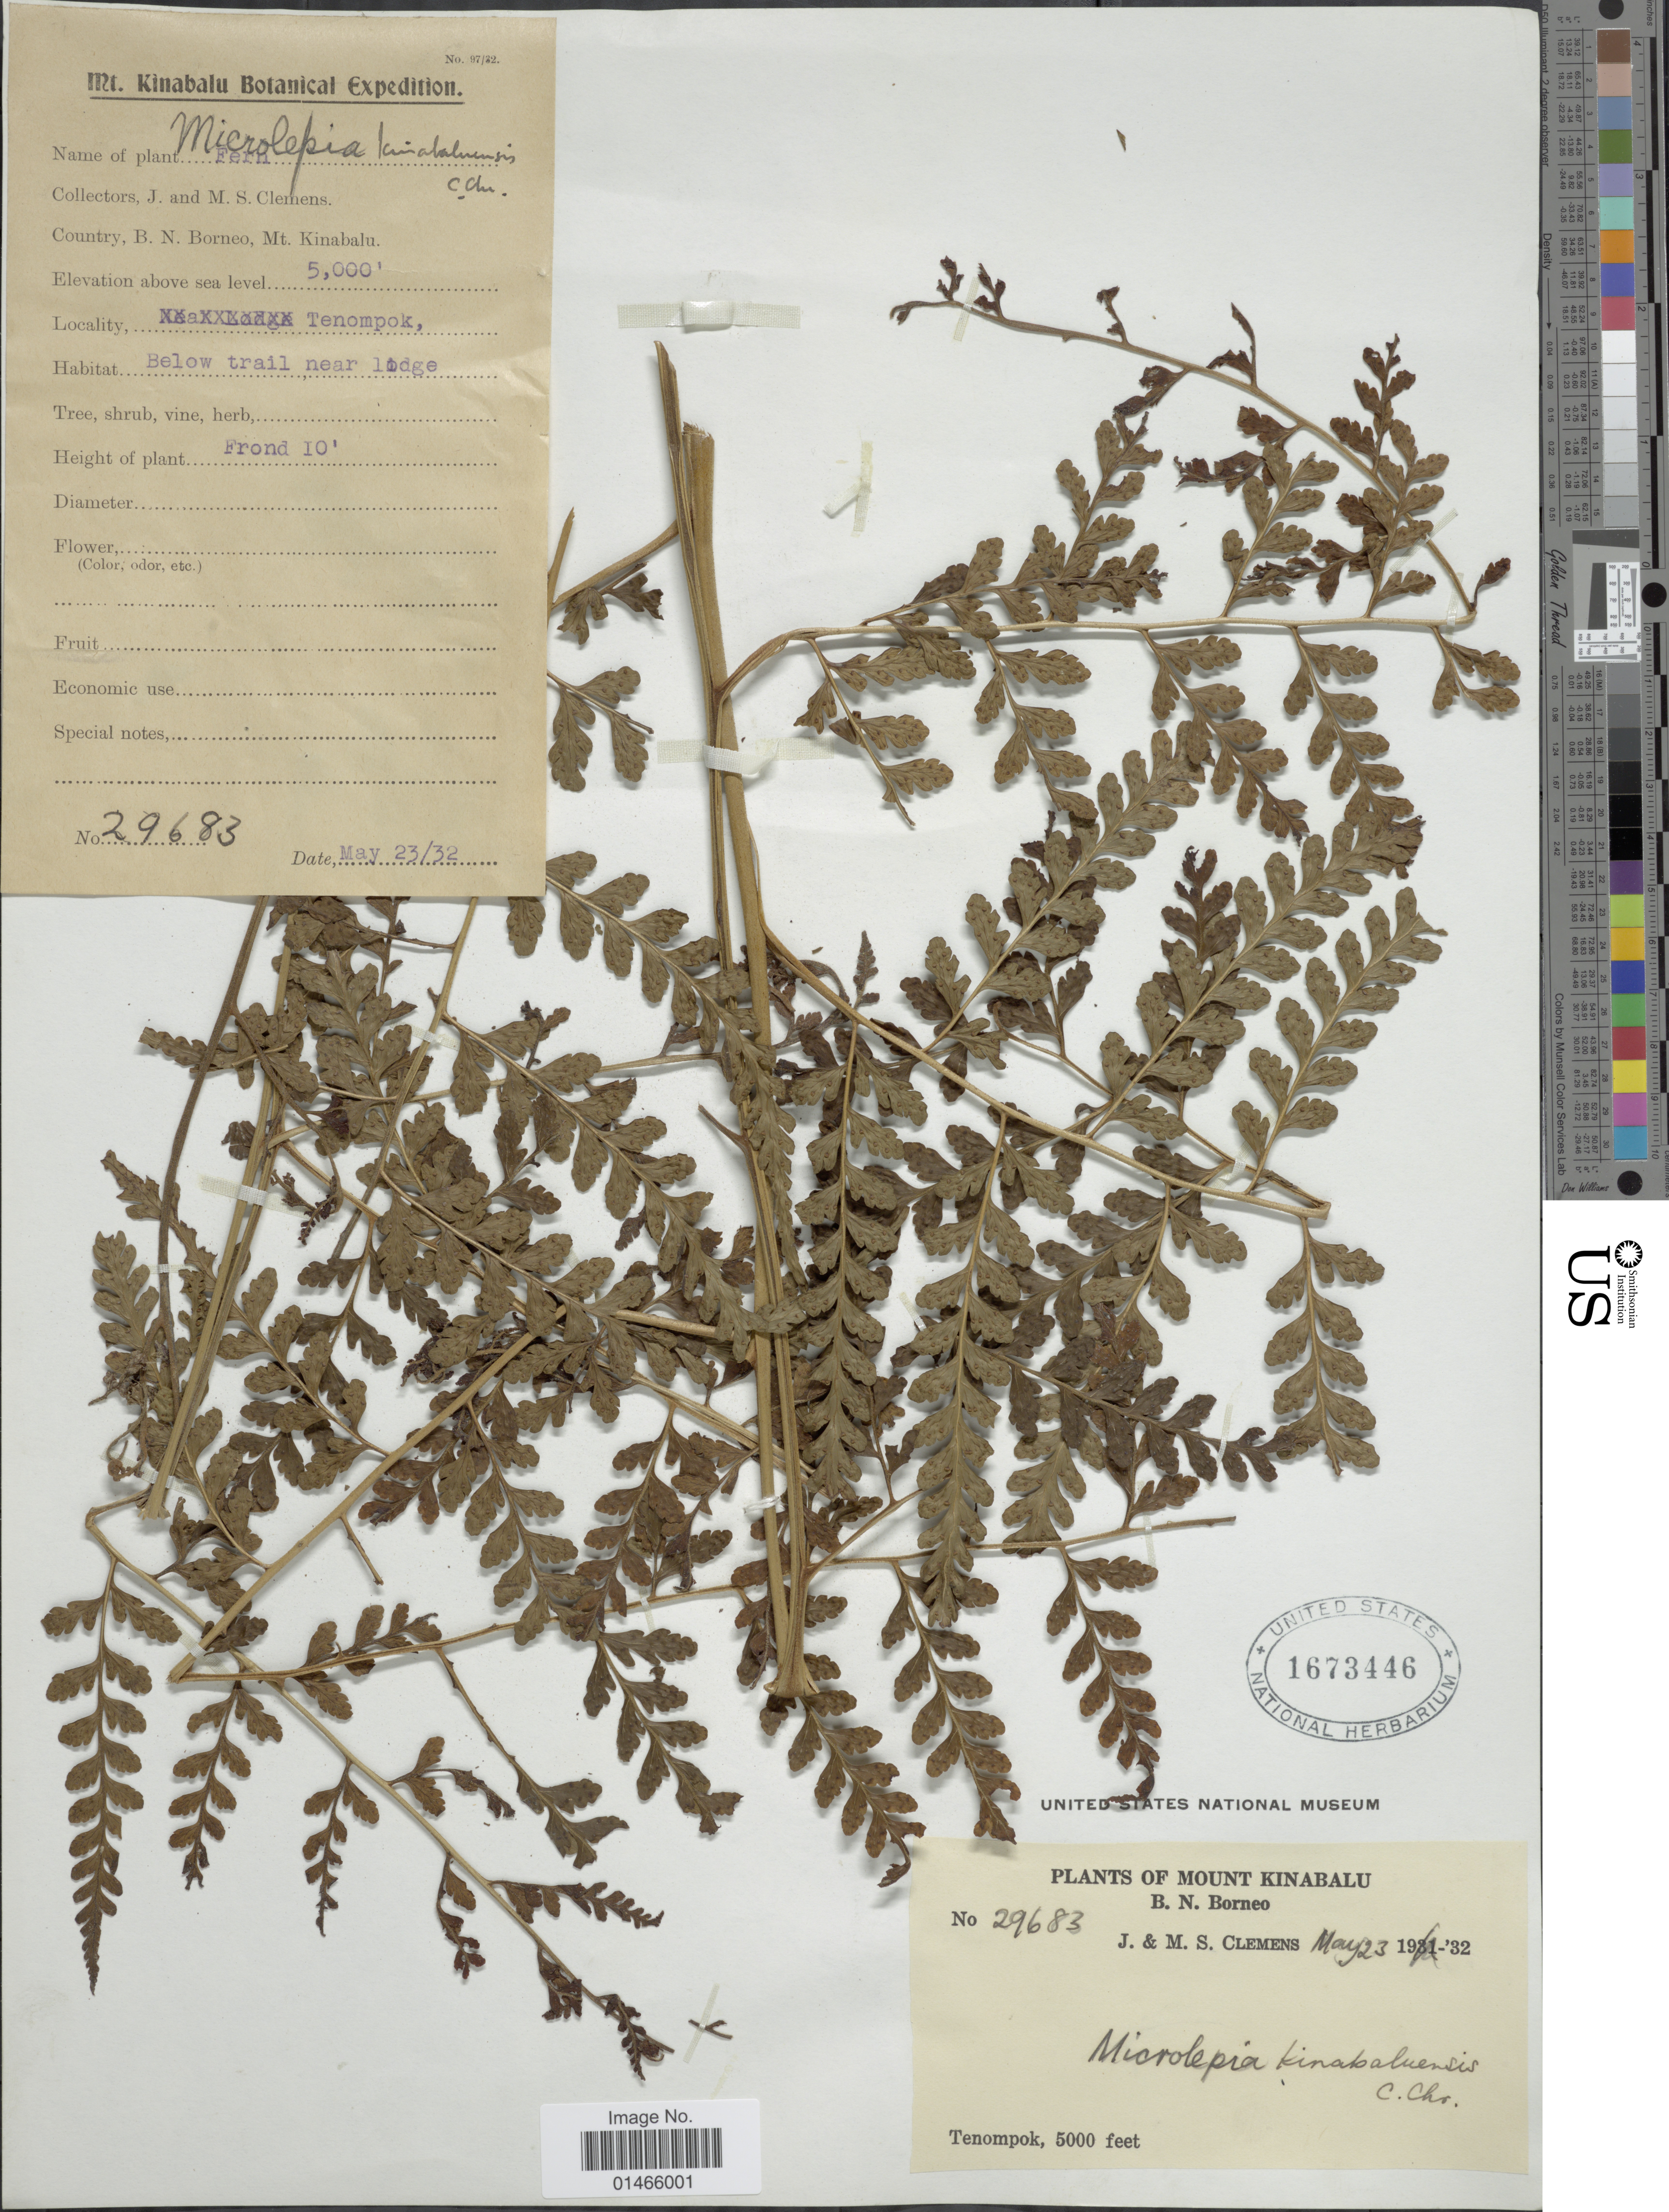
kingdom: Plantae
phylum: Tracheophyta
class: Polypodiopsida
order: Polypodiales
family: Dennstaedtiaceae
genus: Microlepia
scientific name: Microlepia manilensis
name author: (Goldm.) C. Chr.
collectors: J. Clemens & M. S. Clemens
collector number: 29683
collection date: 1932-05-23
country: Malaysia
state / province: Sabah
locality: Mount Kinabalu, B.N. Borneo, Tenompok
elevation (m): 1524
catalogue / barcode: US 1673446